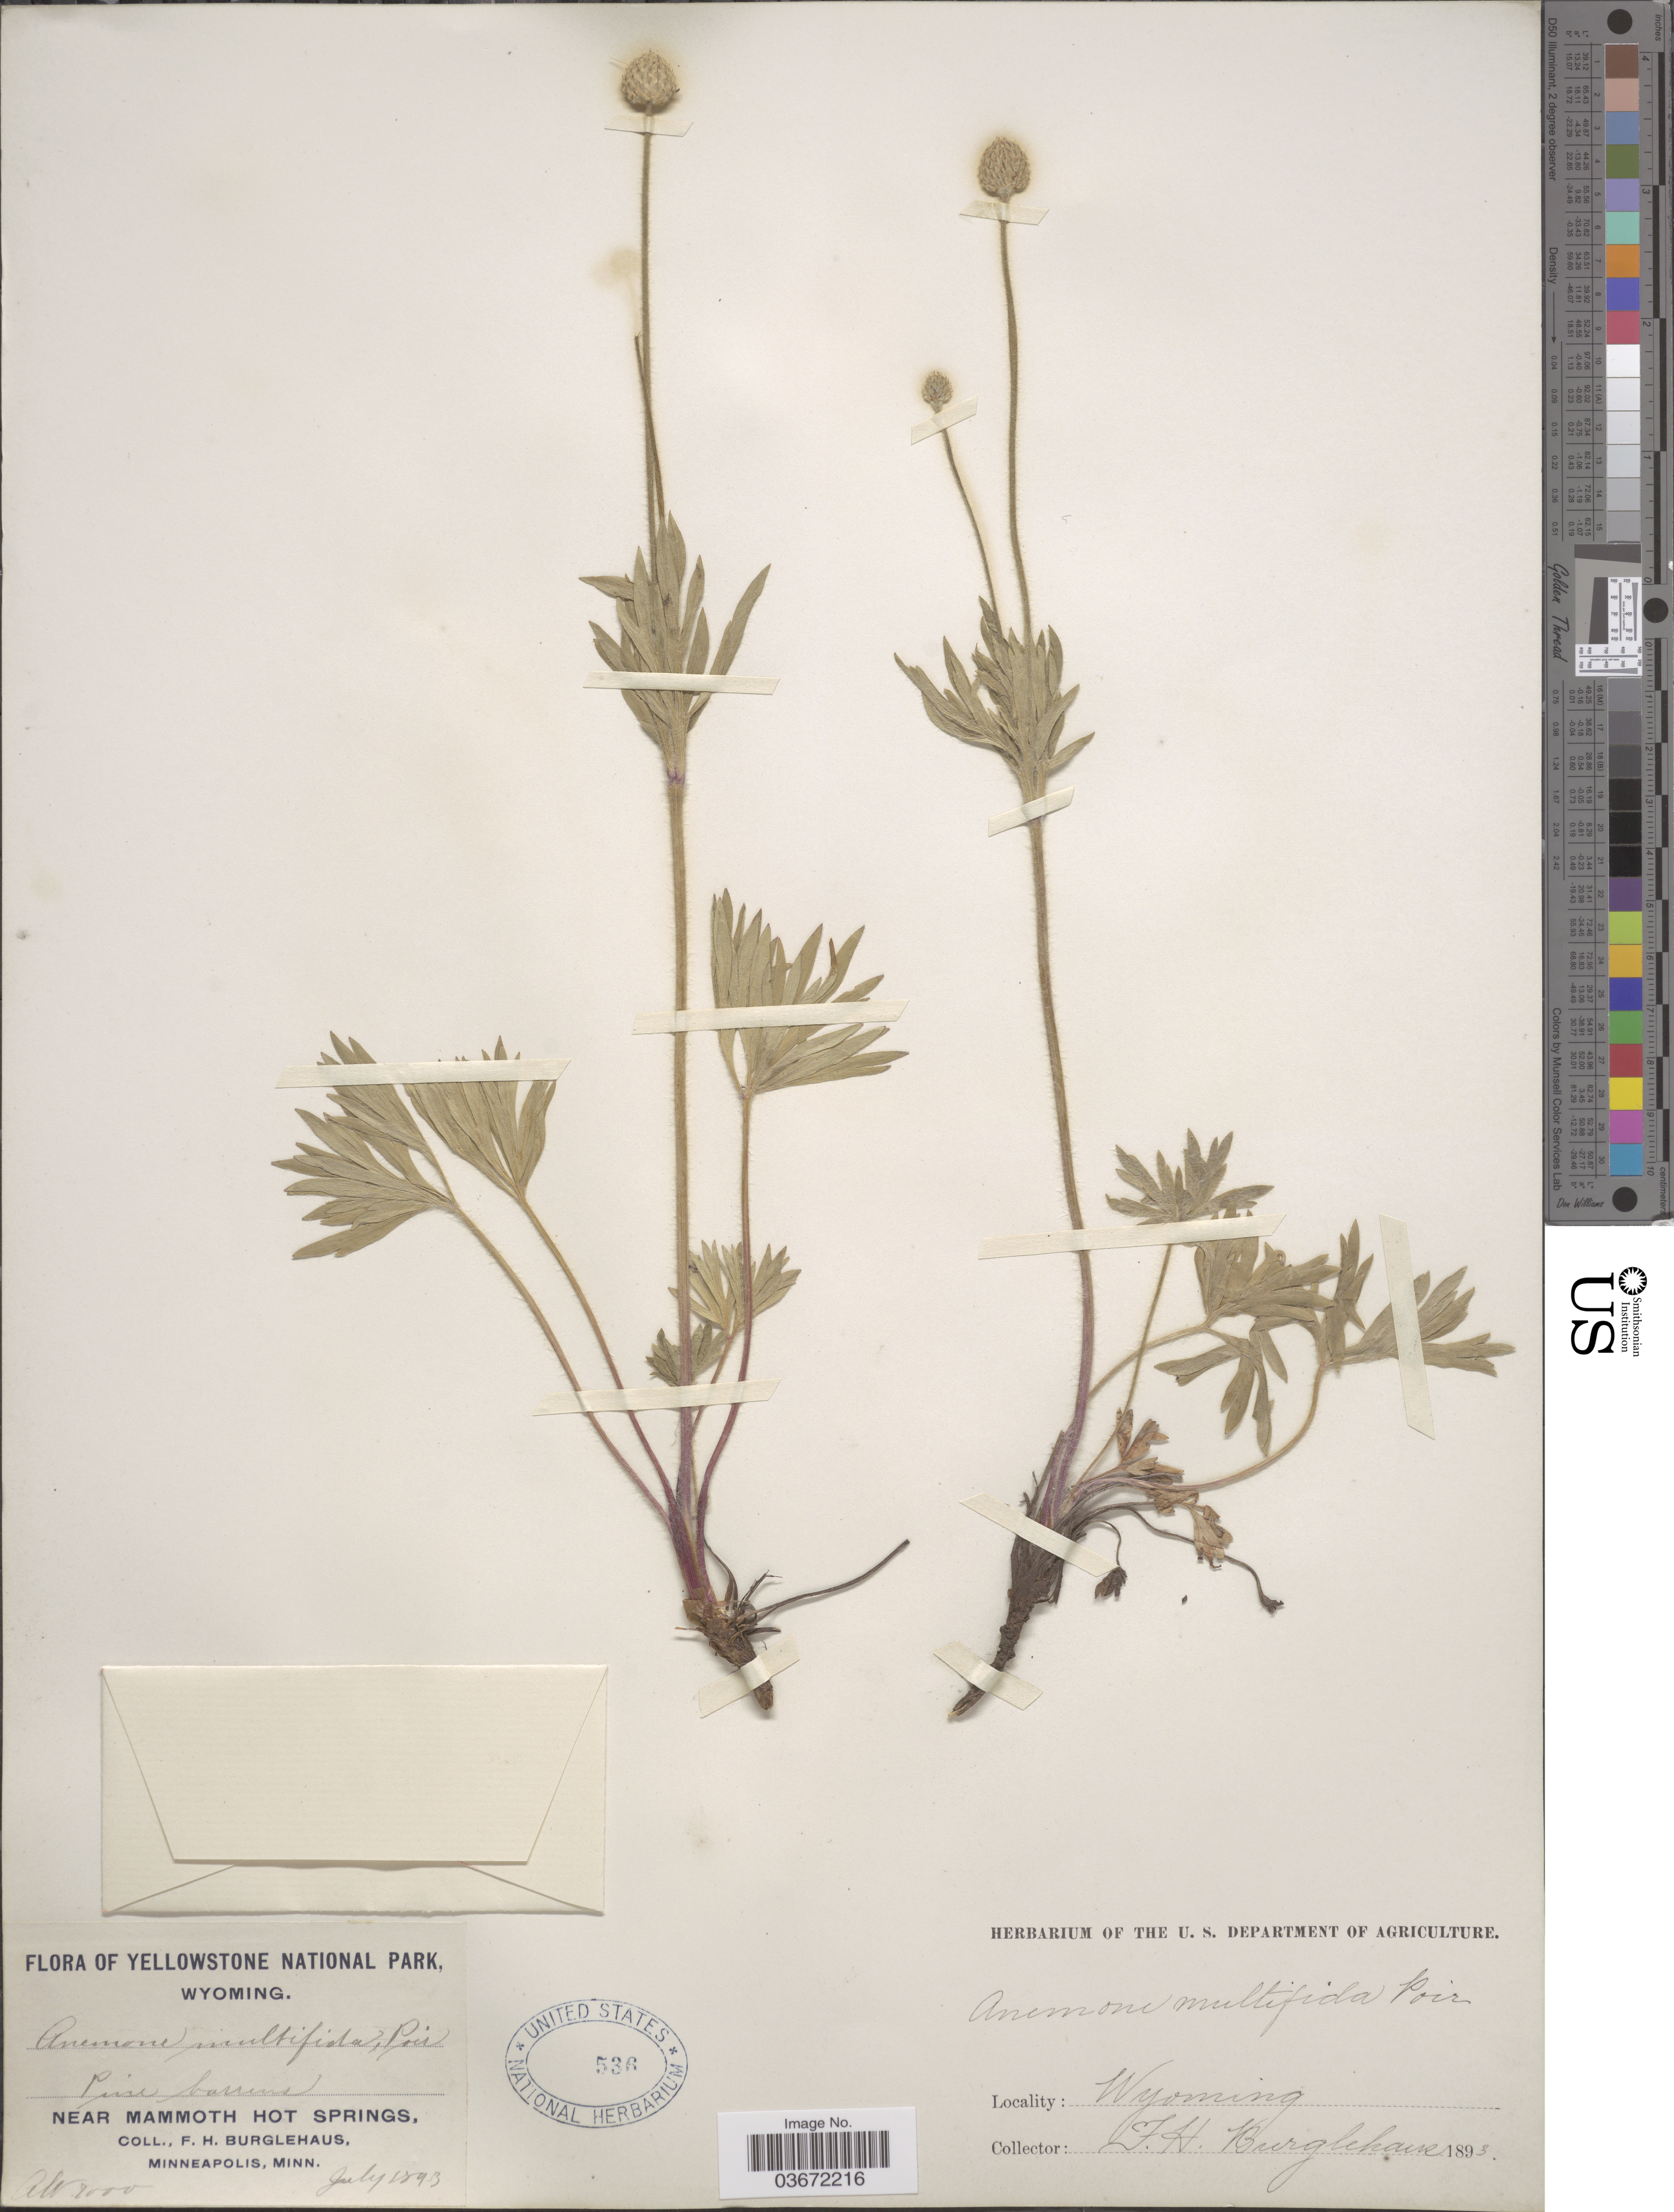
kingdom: Plantae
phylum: Tracheophyta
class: Magnoliopsida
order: Ranunculales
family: Ranunculaceae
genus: Anemone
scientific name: Anemone globosa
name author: (Torr. & A. Gray) Nutt. ex A. Heller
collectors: F. Burglehaus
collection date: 1893-07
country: United States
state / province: Wyoming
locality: Yellowstone National Park. Near Mammoth Hot Springs.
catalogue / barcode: US 536